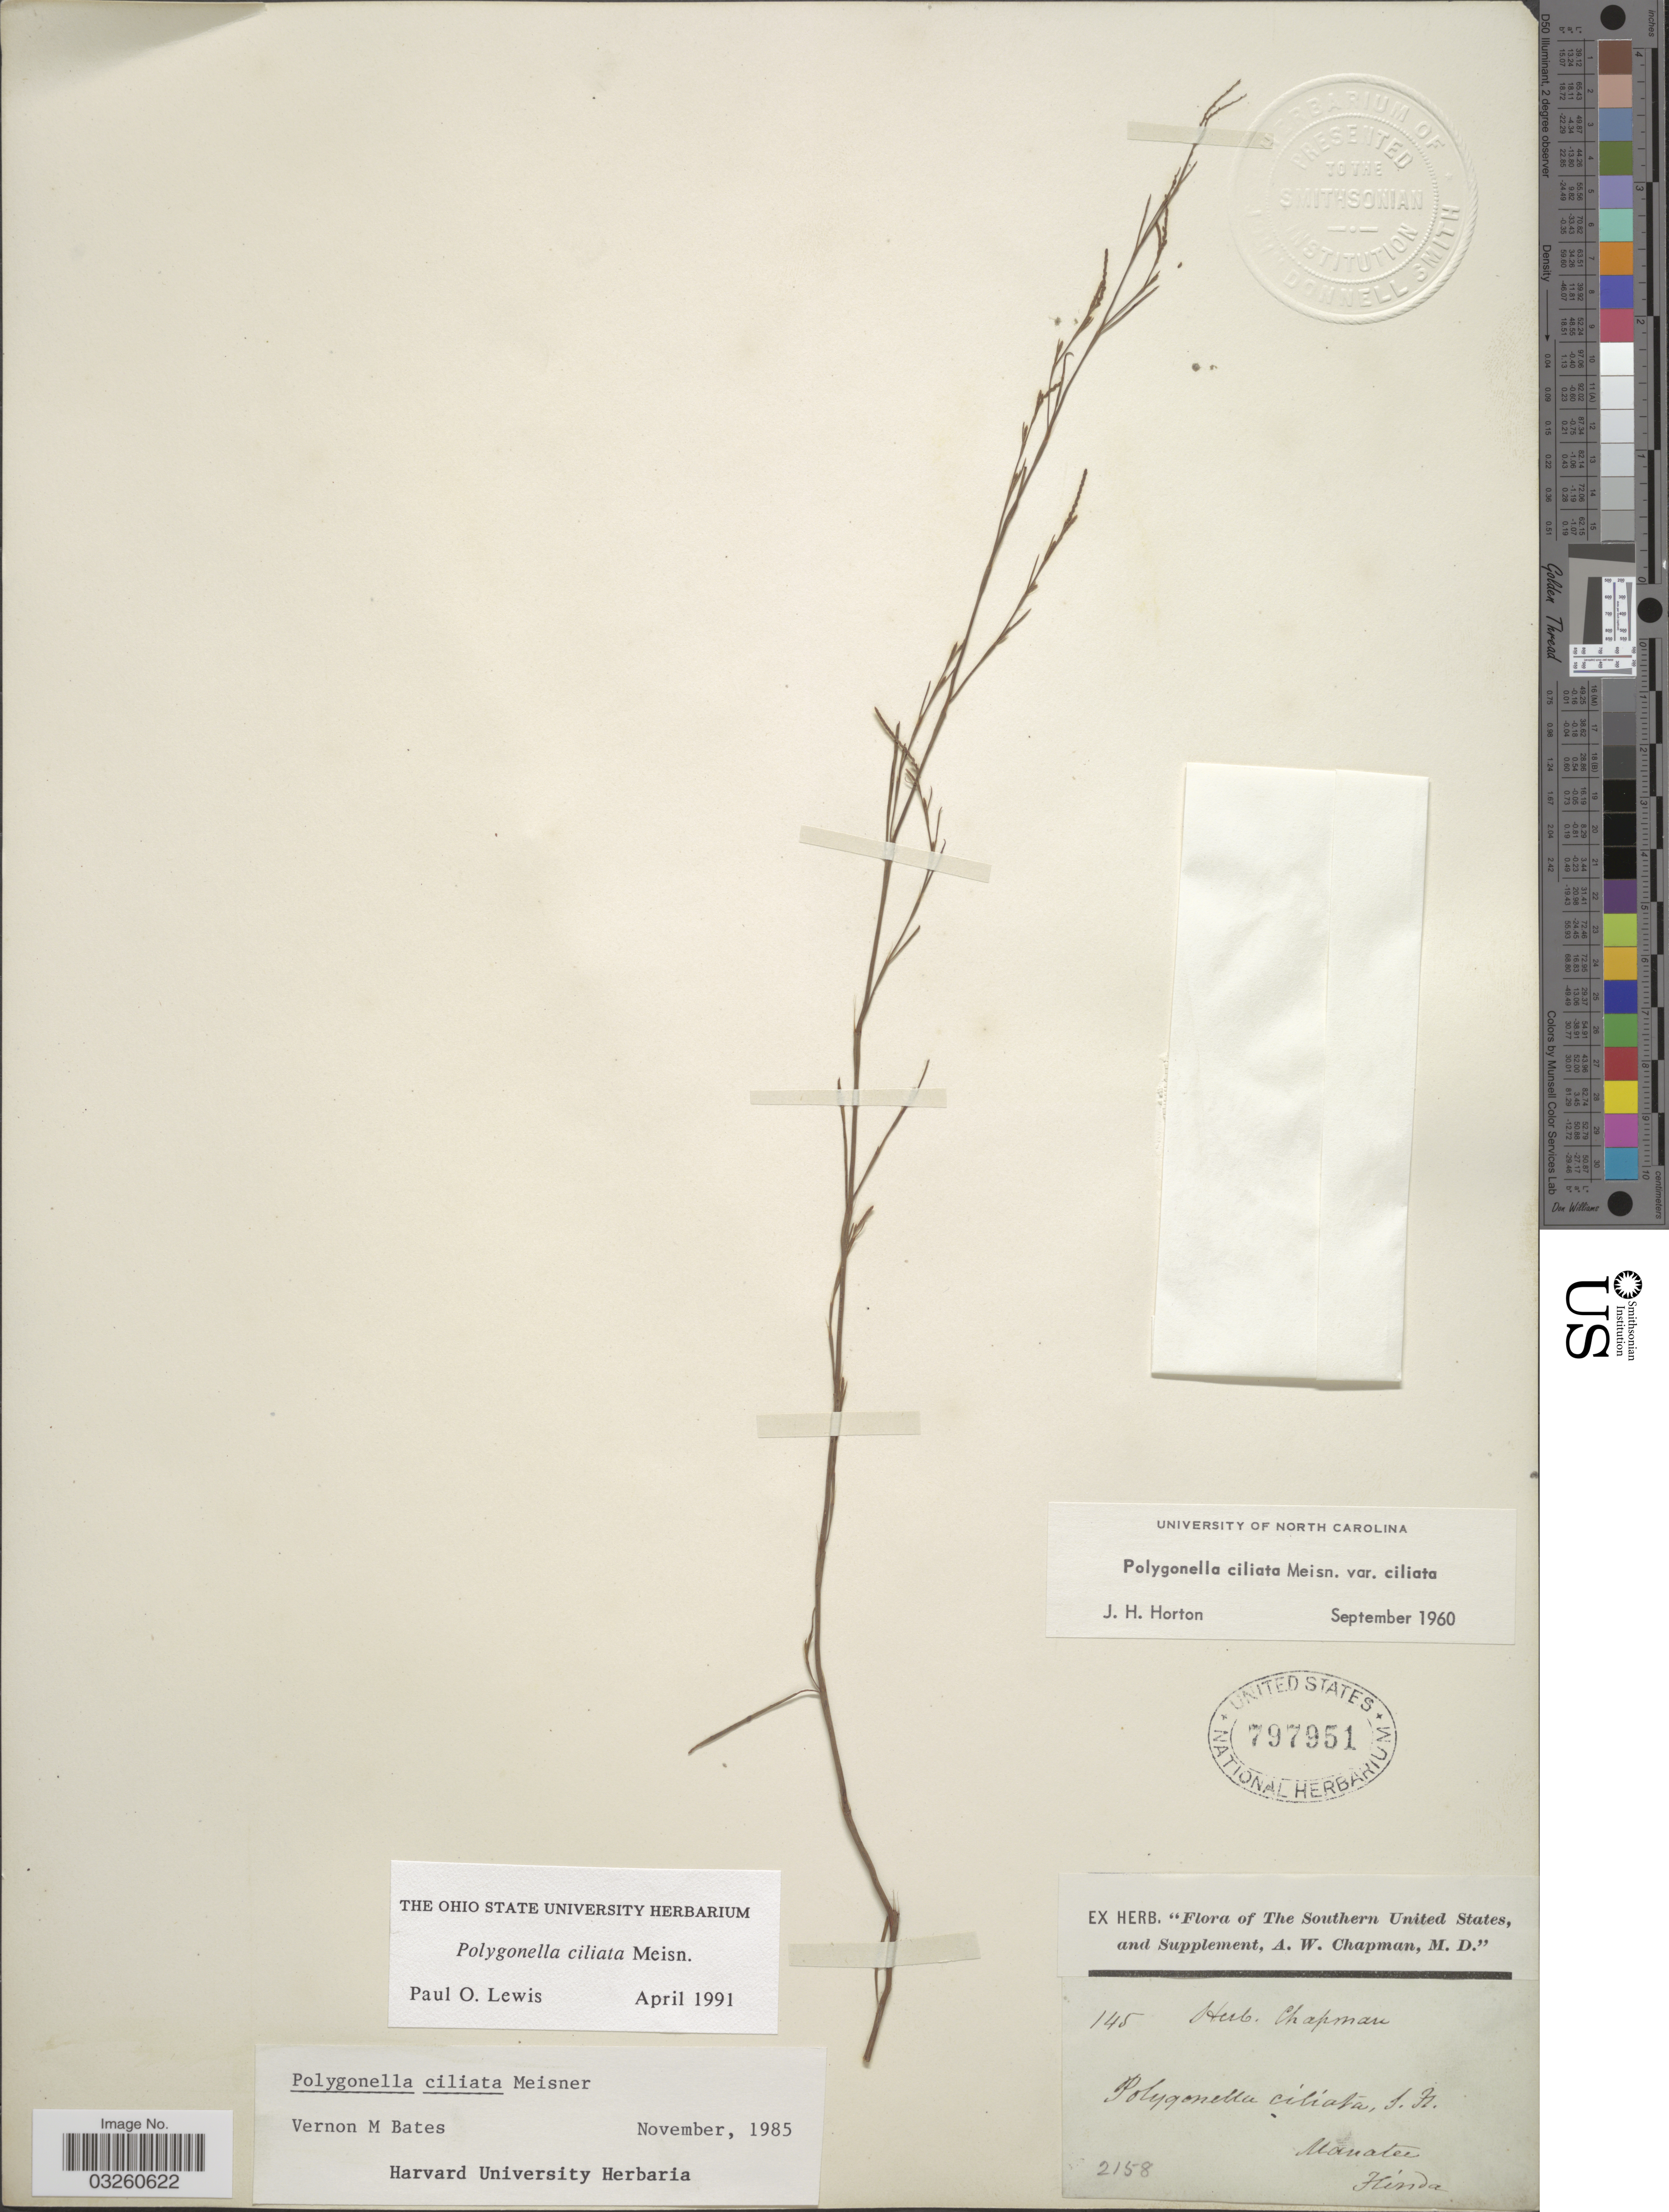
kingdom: Plantae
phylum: Tracheophyta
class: Magnoliopsida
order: Caryophyllales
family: Polygonaceae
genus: Polygonella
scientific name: Polygonella ciliata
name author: Meisn.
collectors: ex herb. A.W. Chapman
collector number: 145/2158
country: United States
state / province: Florida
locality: The Southern United States, and Supplement. Manatee.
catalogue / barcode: US 797951